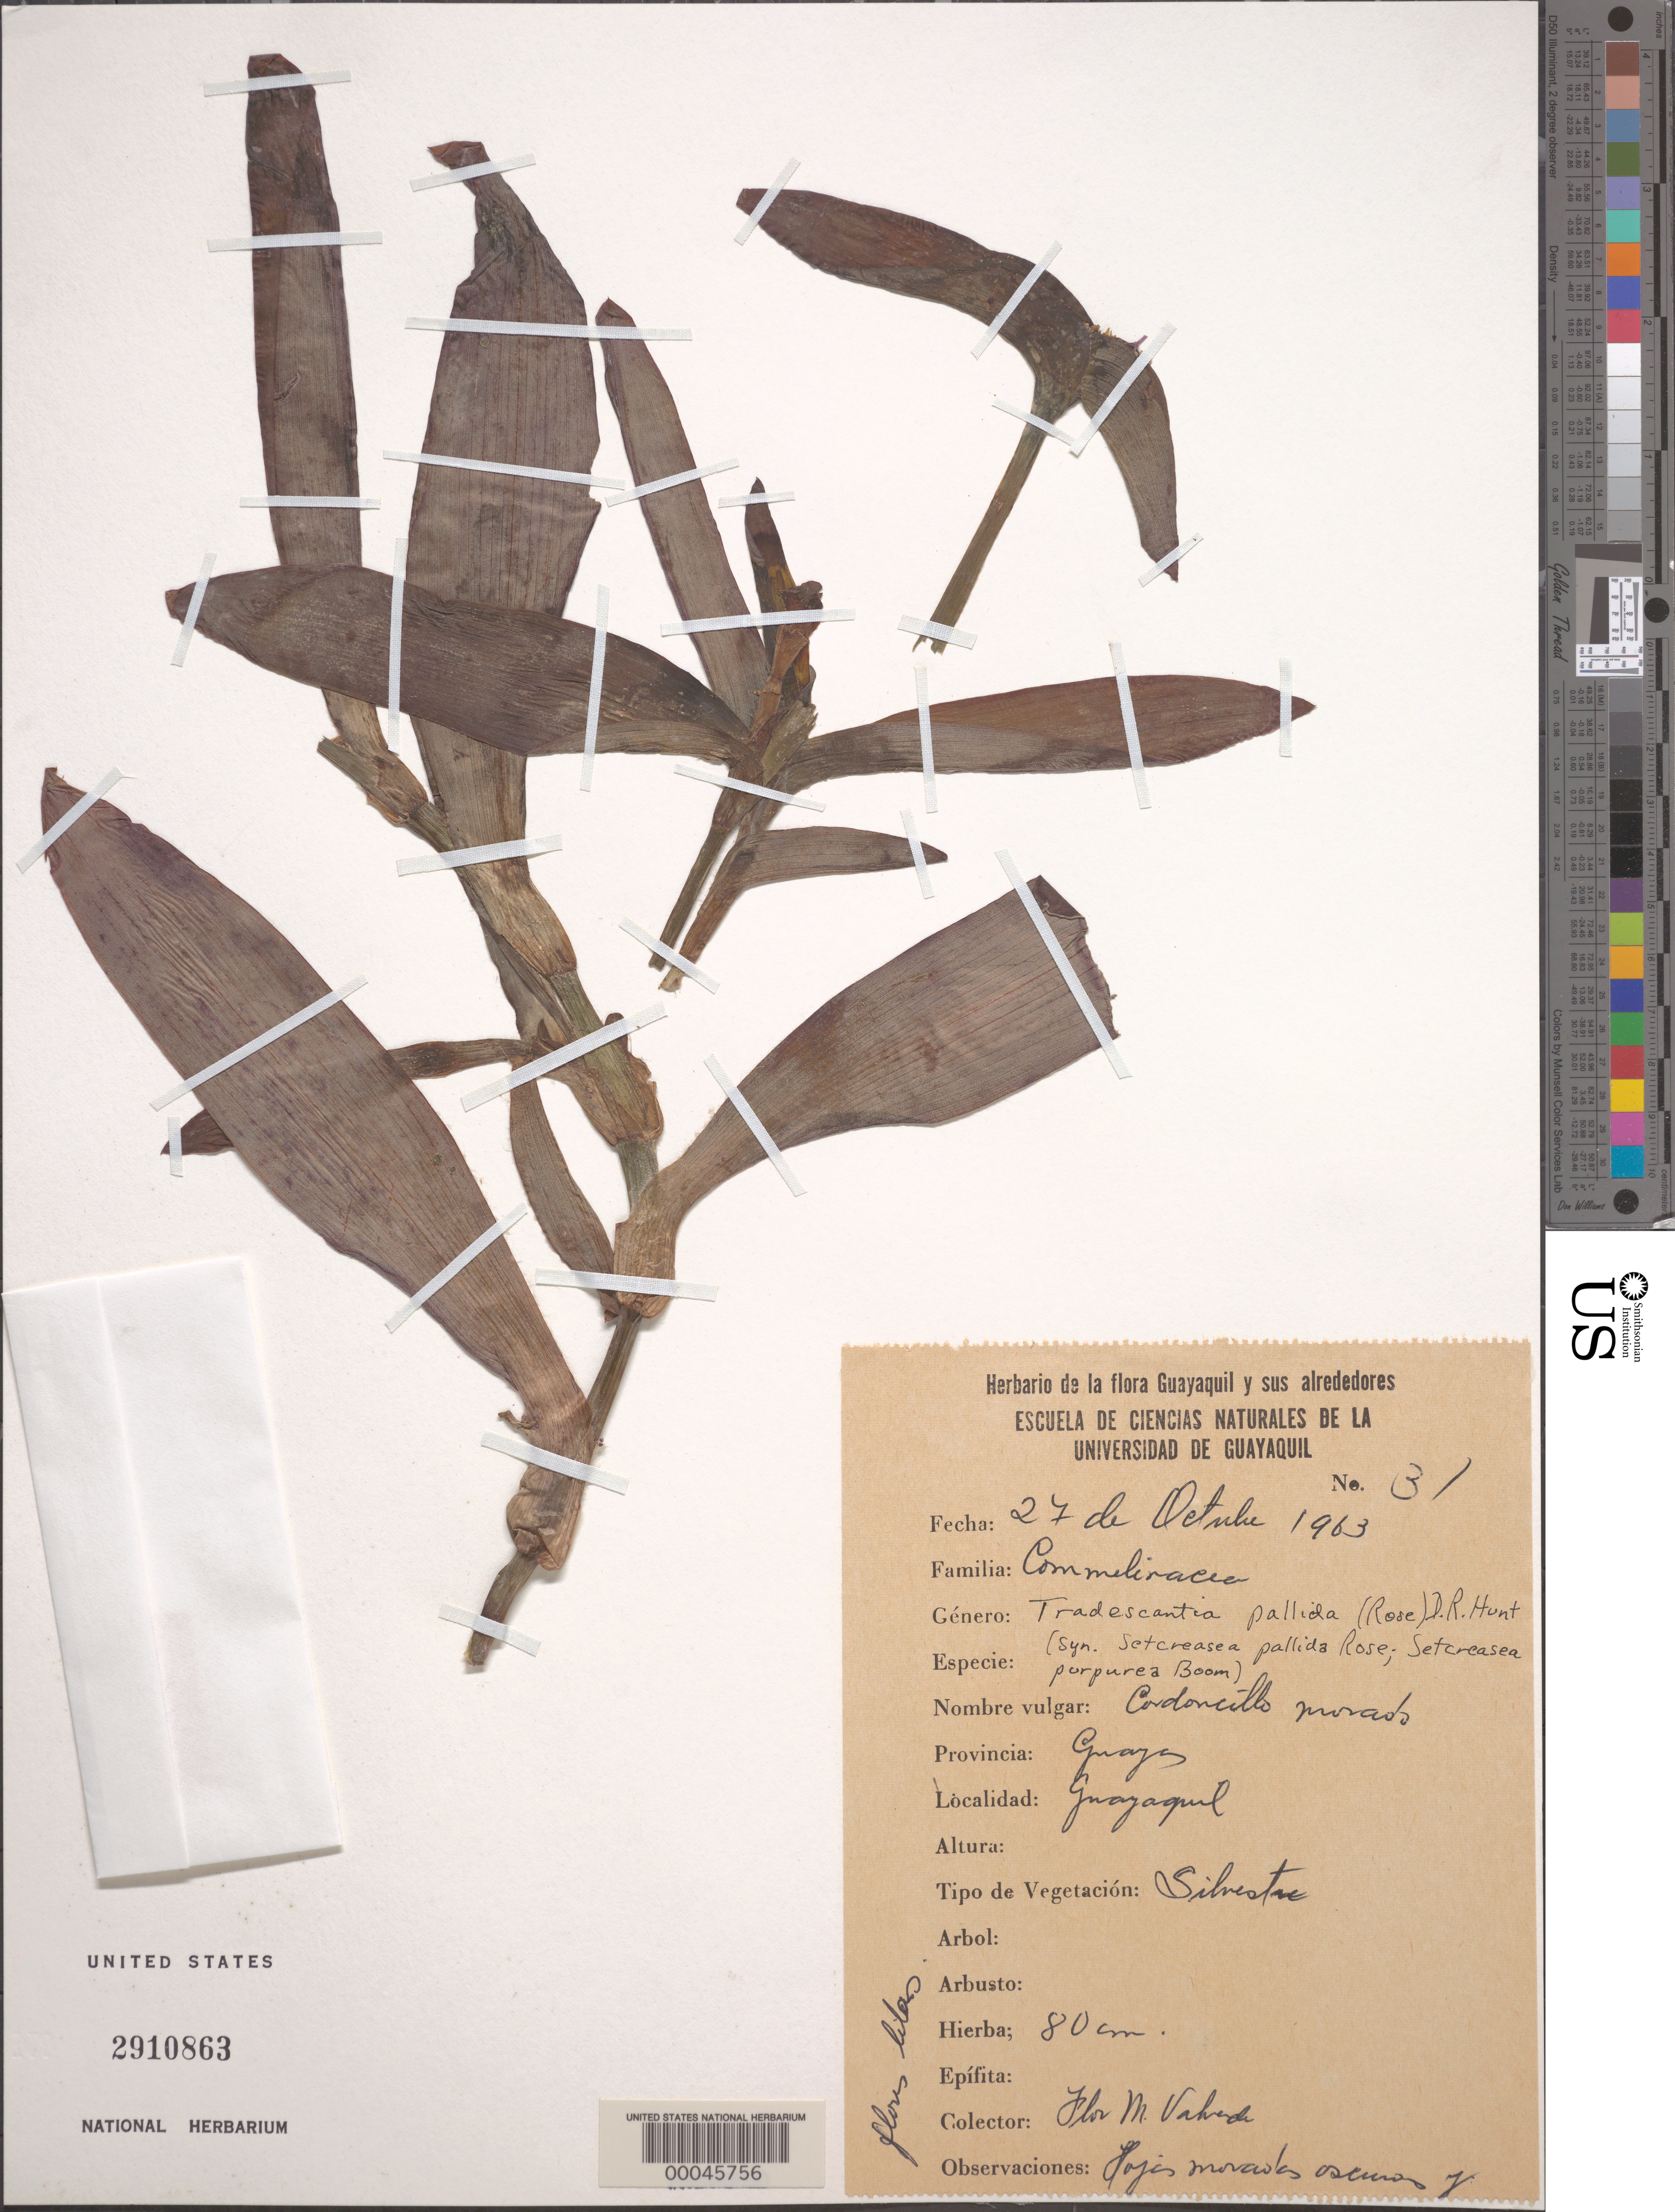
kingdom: Plantae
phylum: Tracheophyta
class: Liliopsida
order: Commelinales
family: Commelinaceae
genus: Tradescantia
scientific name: Tradescantia pallida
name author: (Rose) D.R. Hunt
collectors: F. Vahedu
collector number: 31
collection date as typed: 27 Oct 1963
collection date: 1963-10-27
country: Ecuador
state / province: Guayas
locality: Guayaquil, Haciendo Bonchna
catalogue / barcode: US 2910863